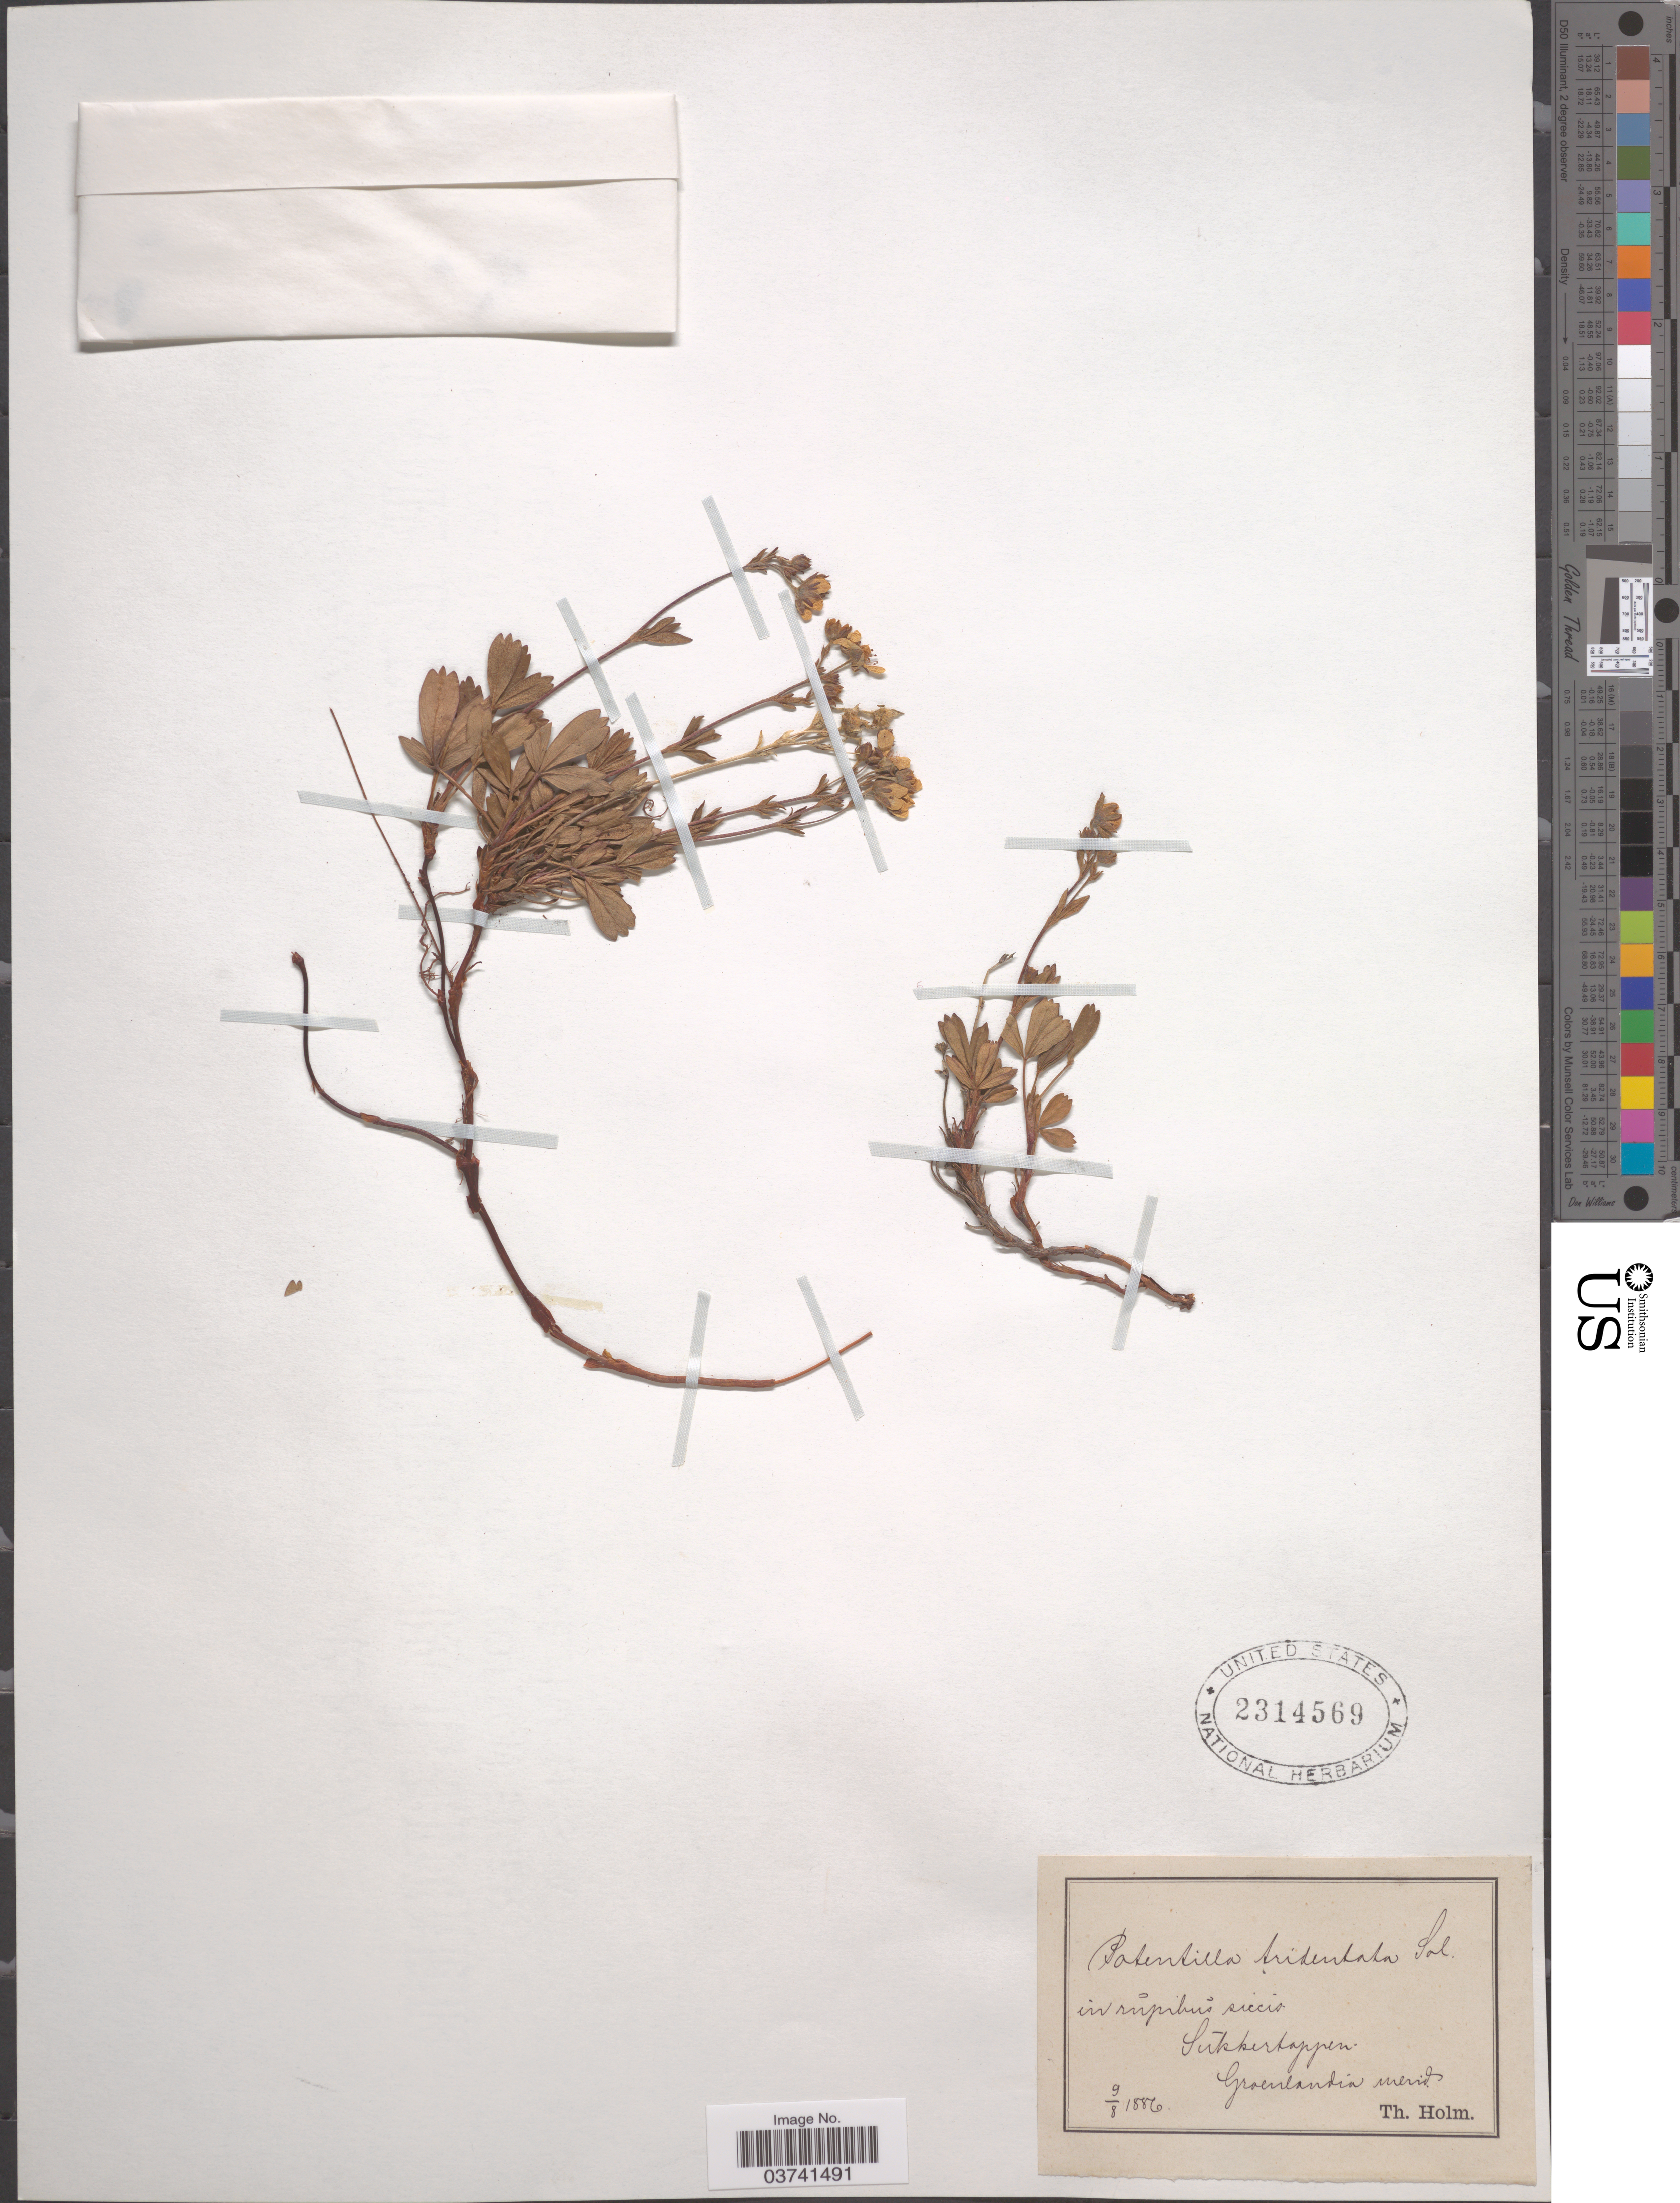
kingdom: Plantae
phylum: Tracheophyta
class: Magnoliopsida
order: Rosales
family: Rosaceae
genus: Potentilla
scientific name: Potentilla tridentata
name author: Aiton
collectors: T. Holm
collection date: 1886-08-09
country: Greenland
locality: Sukkertoppen. Groenlandia merid.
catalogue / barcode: US 2314569